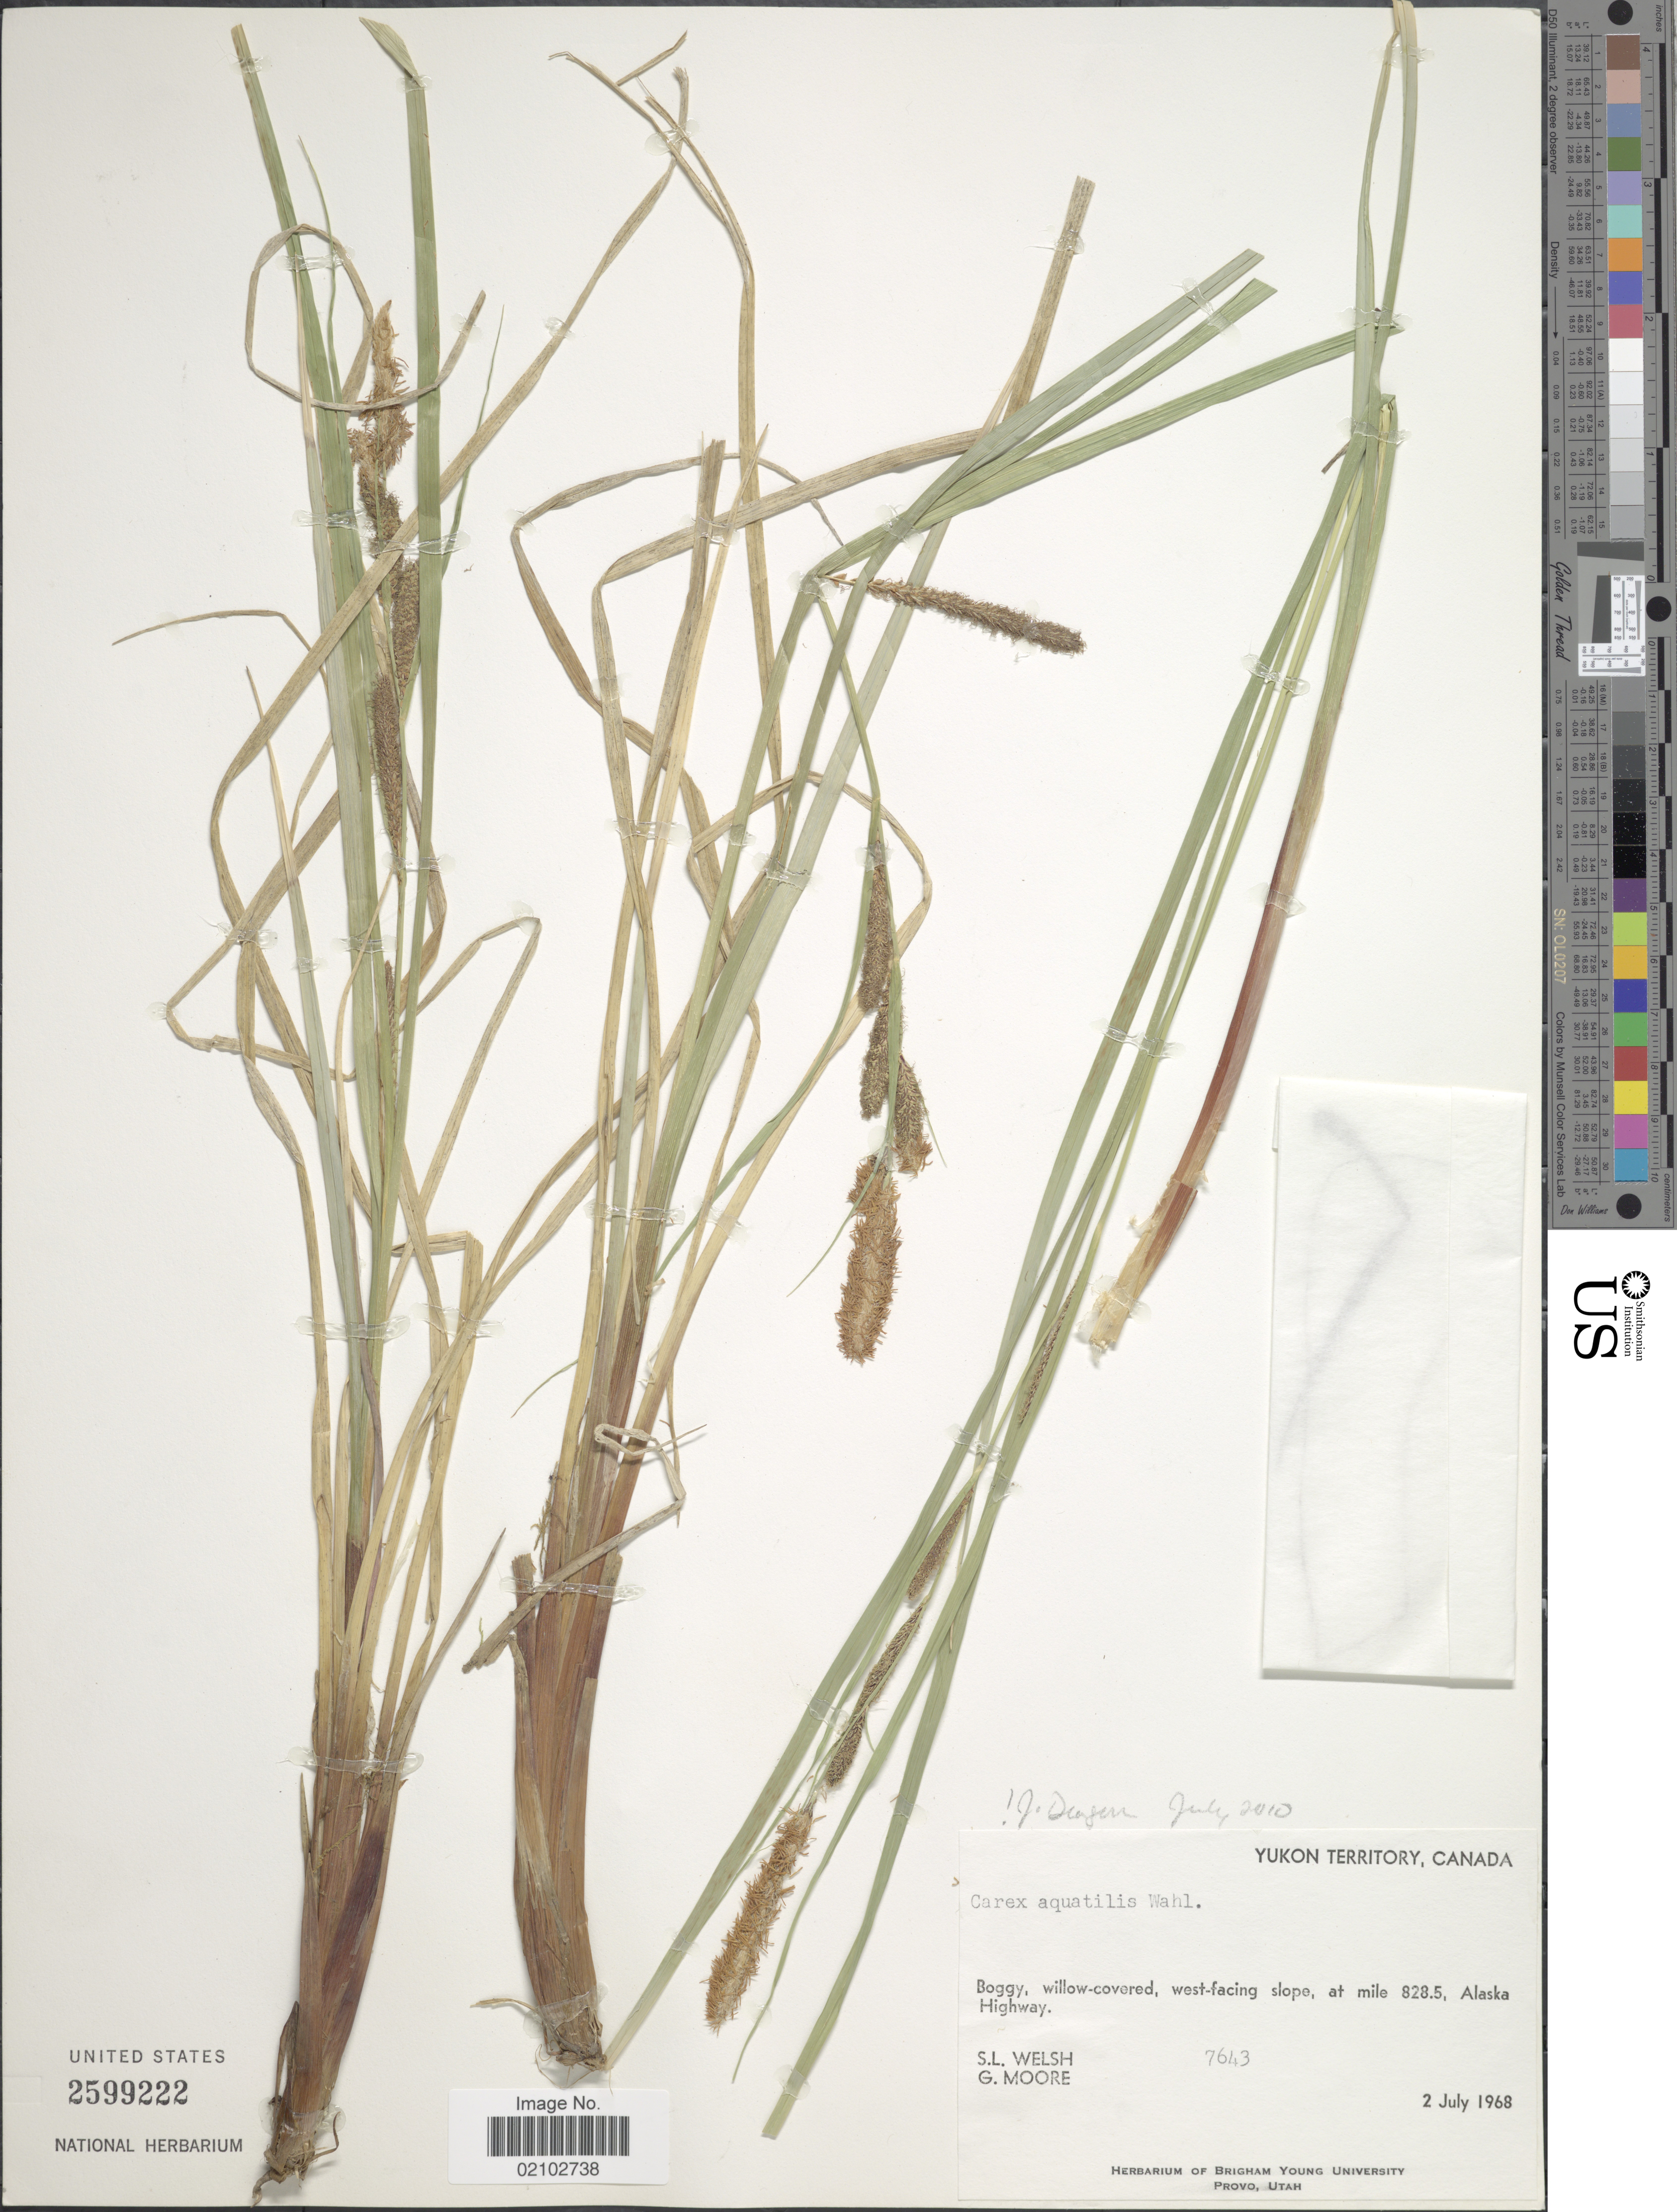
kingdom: Plantae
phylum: Tracheophyta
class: Liliopsida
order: Poales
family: Cyperaceae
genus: Carex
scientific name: Carex aquatilis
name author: Wahlenb.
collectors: S. Welsh & G. Moore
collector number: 7643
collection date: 1968-07-02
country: Canada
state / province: Yukon Territory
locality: Boggy, willow-covered, west-facing slope, at mile 828.5, Alaska Highway.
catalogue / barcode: US 2599222